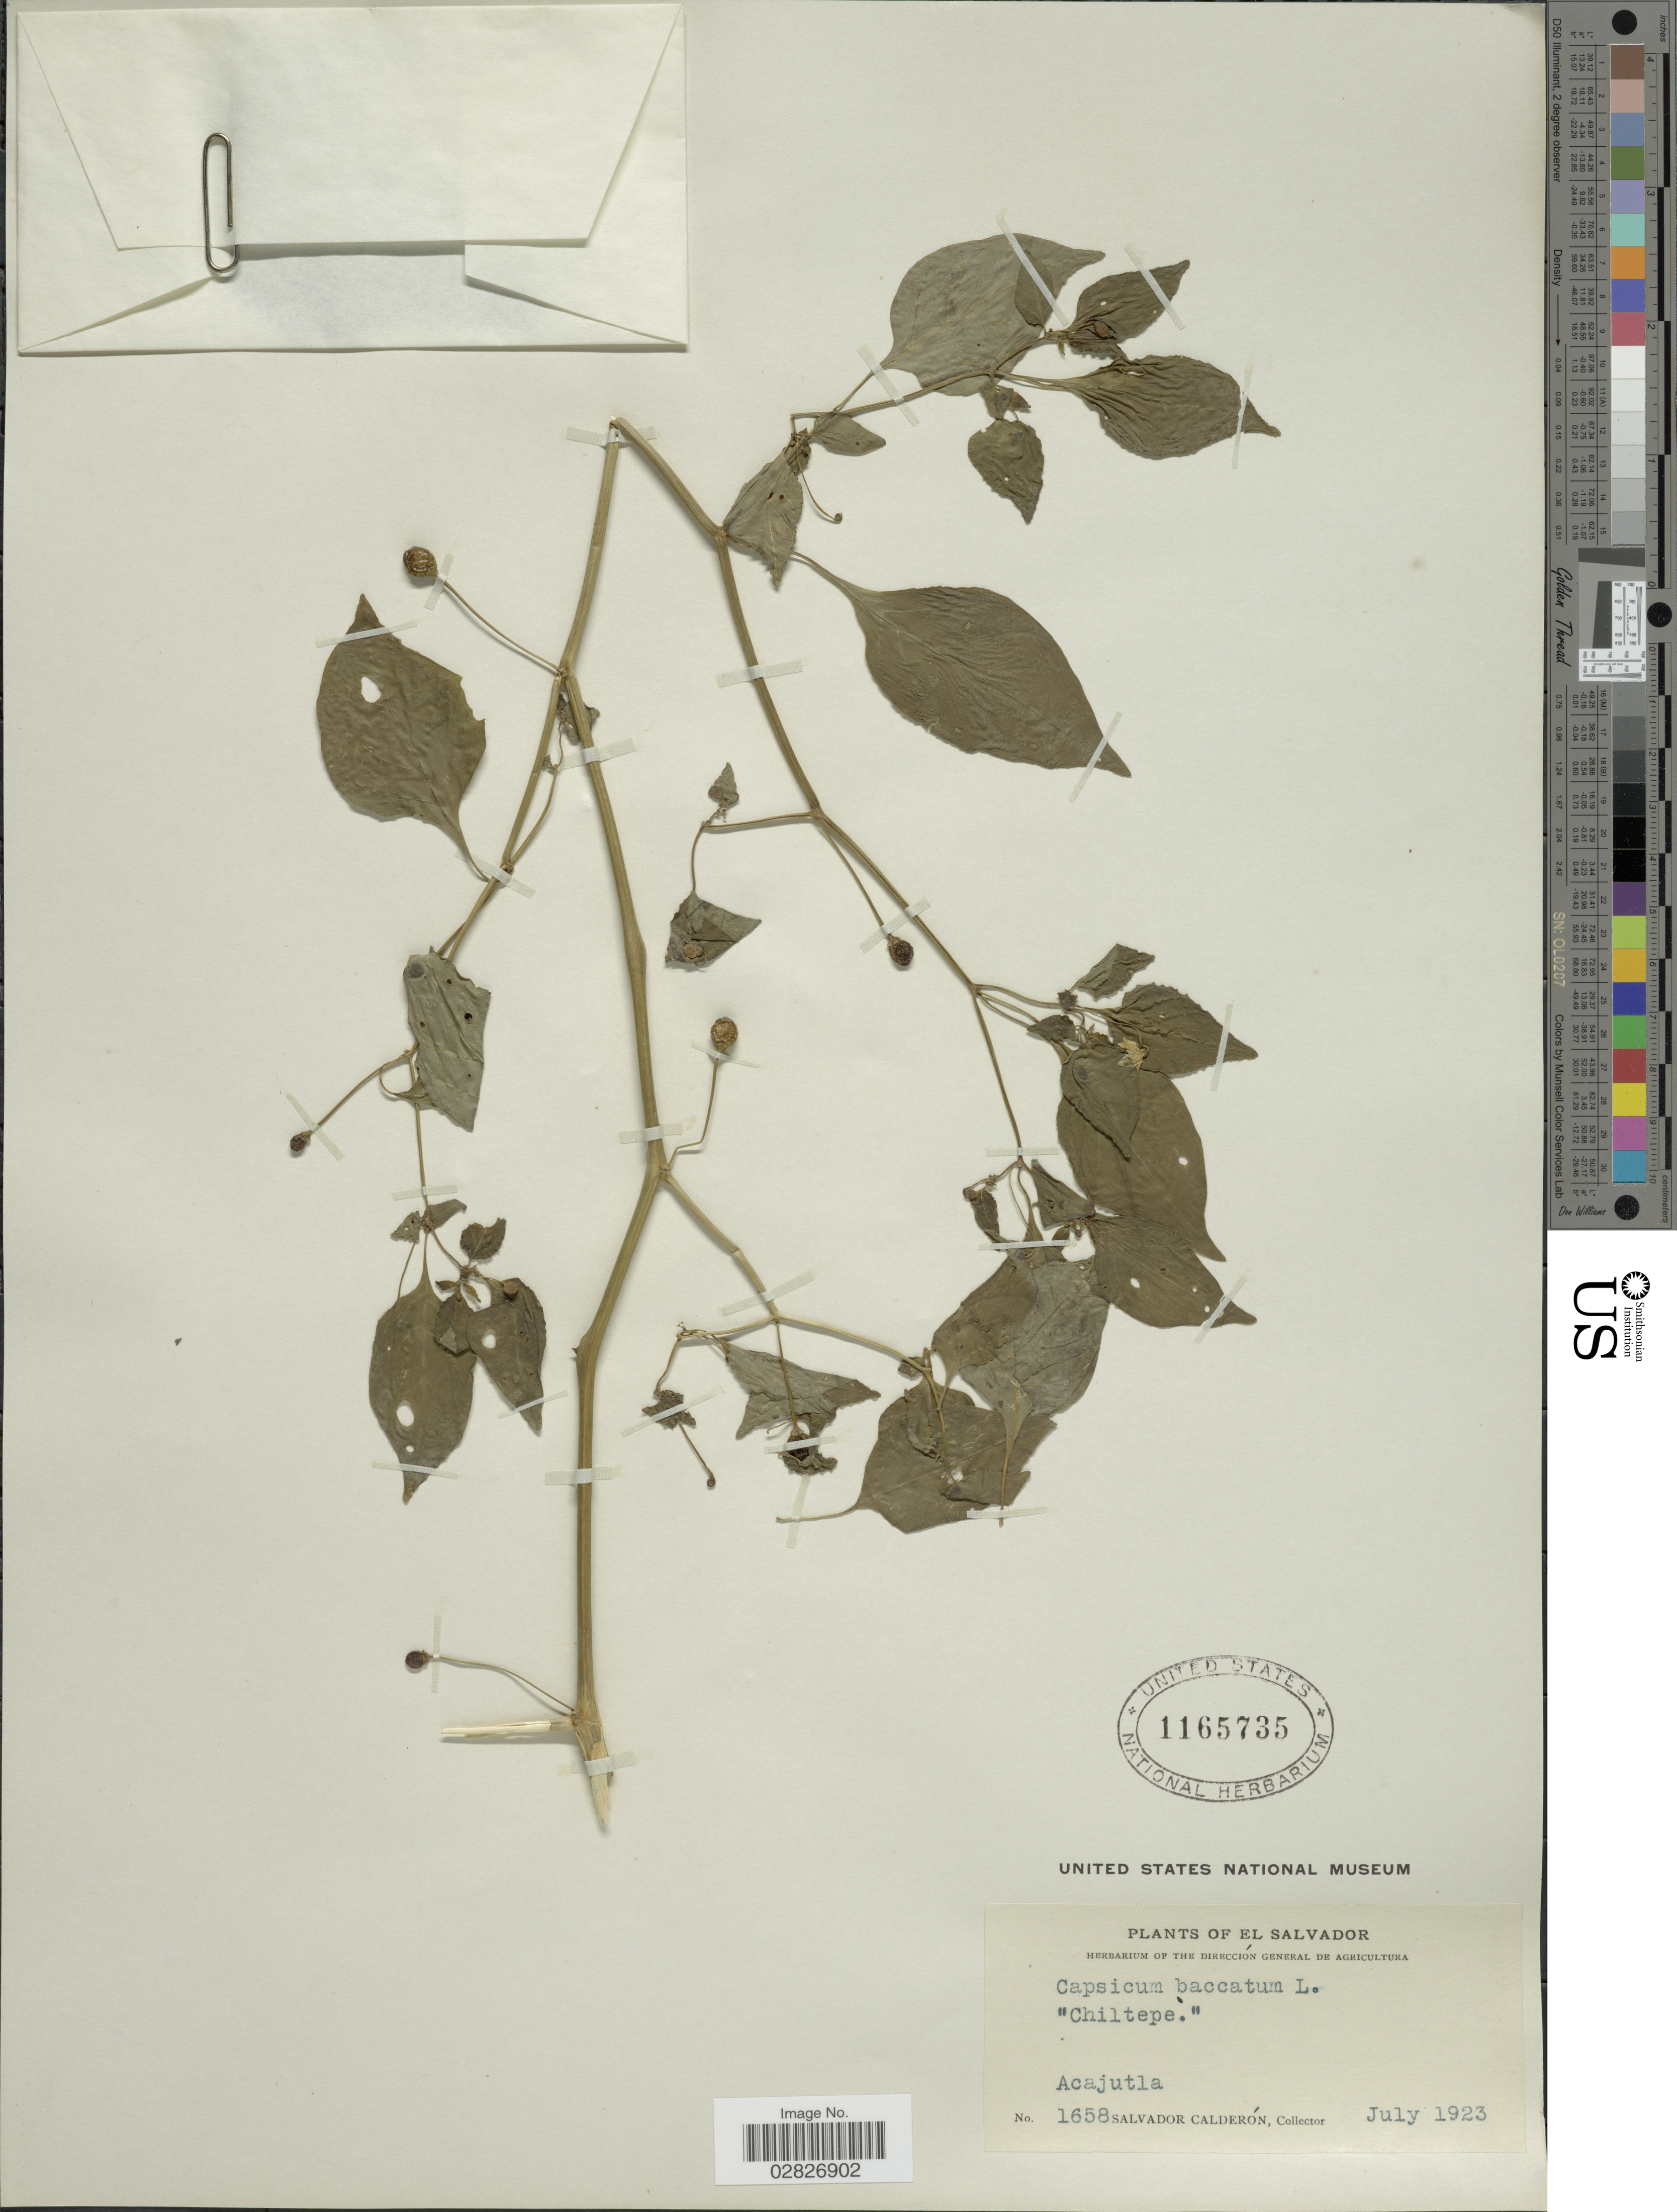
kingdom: Plantae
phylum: Tracheophyta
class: Magnoliopsida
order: Solanales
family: Solanaceae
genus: Capsicum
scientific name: Capsicum baccatum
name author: L.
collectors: S. Calderón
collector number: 1658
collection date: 1923-07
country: El Salvador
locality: Acajutla.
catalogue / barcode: US 1165735